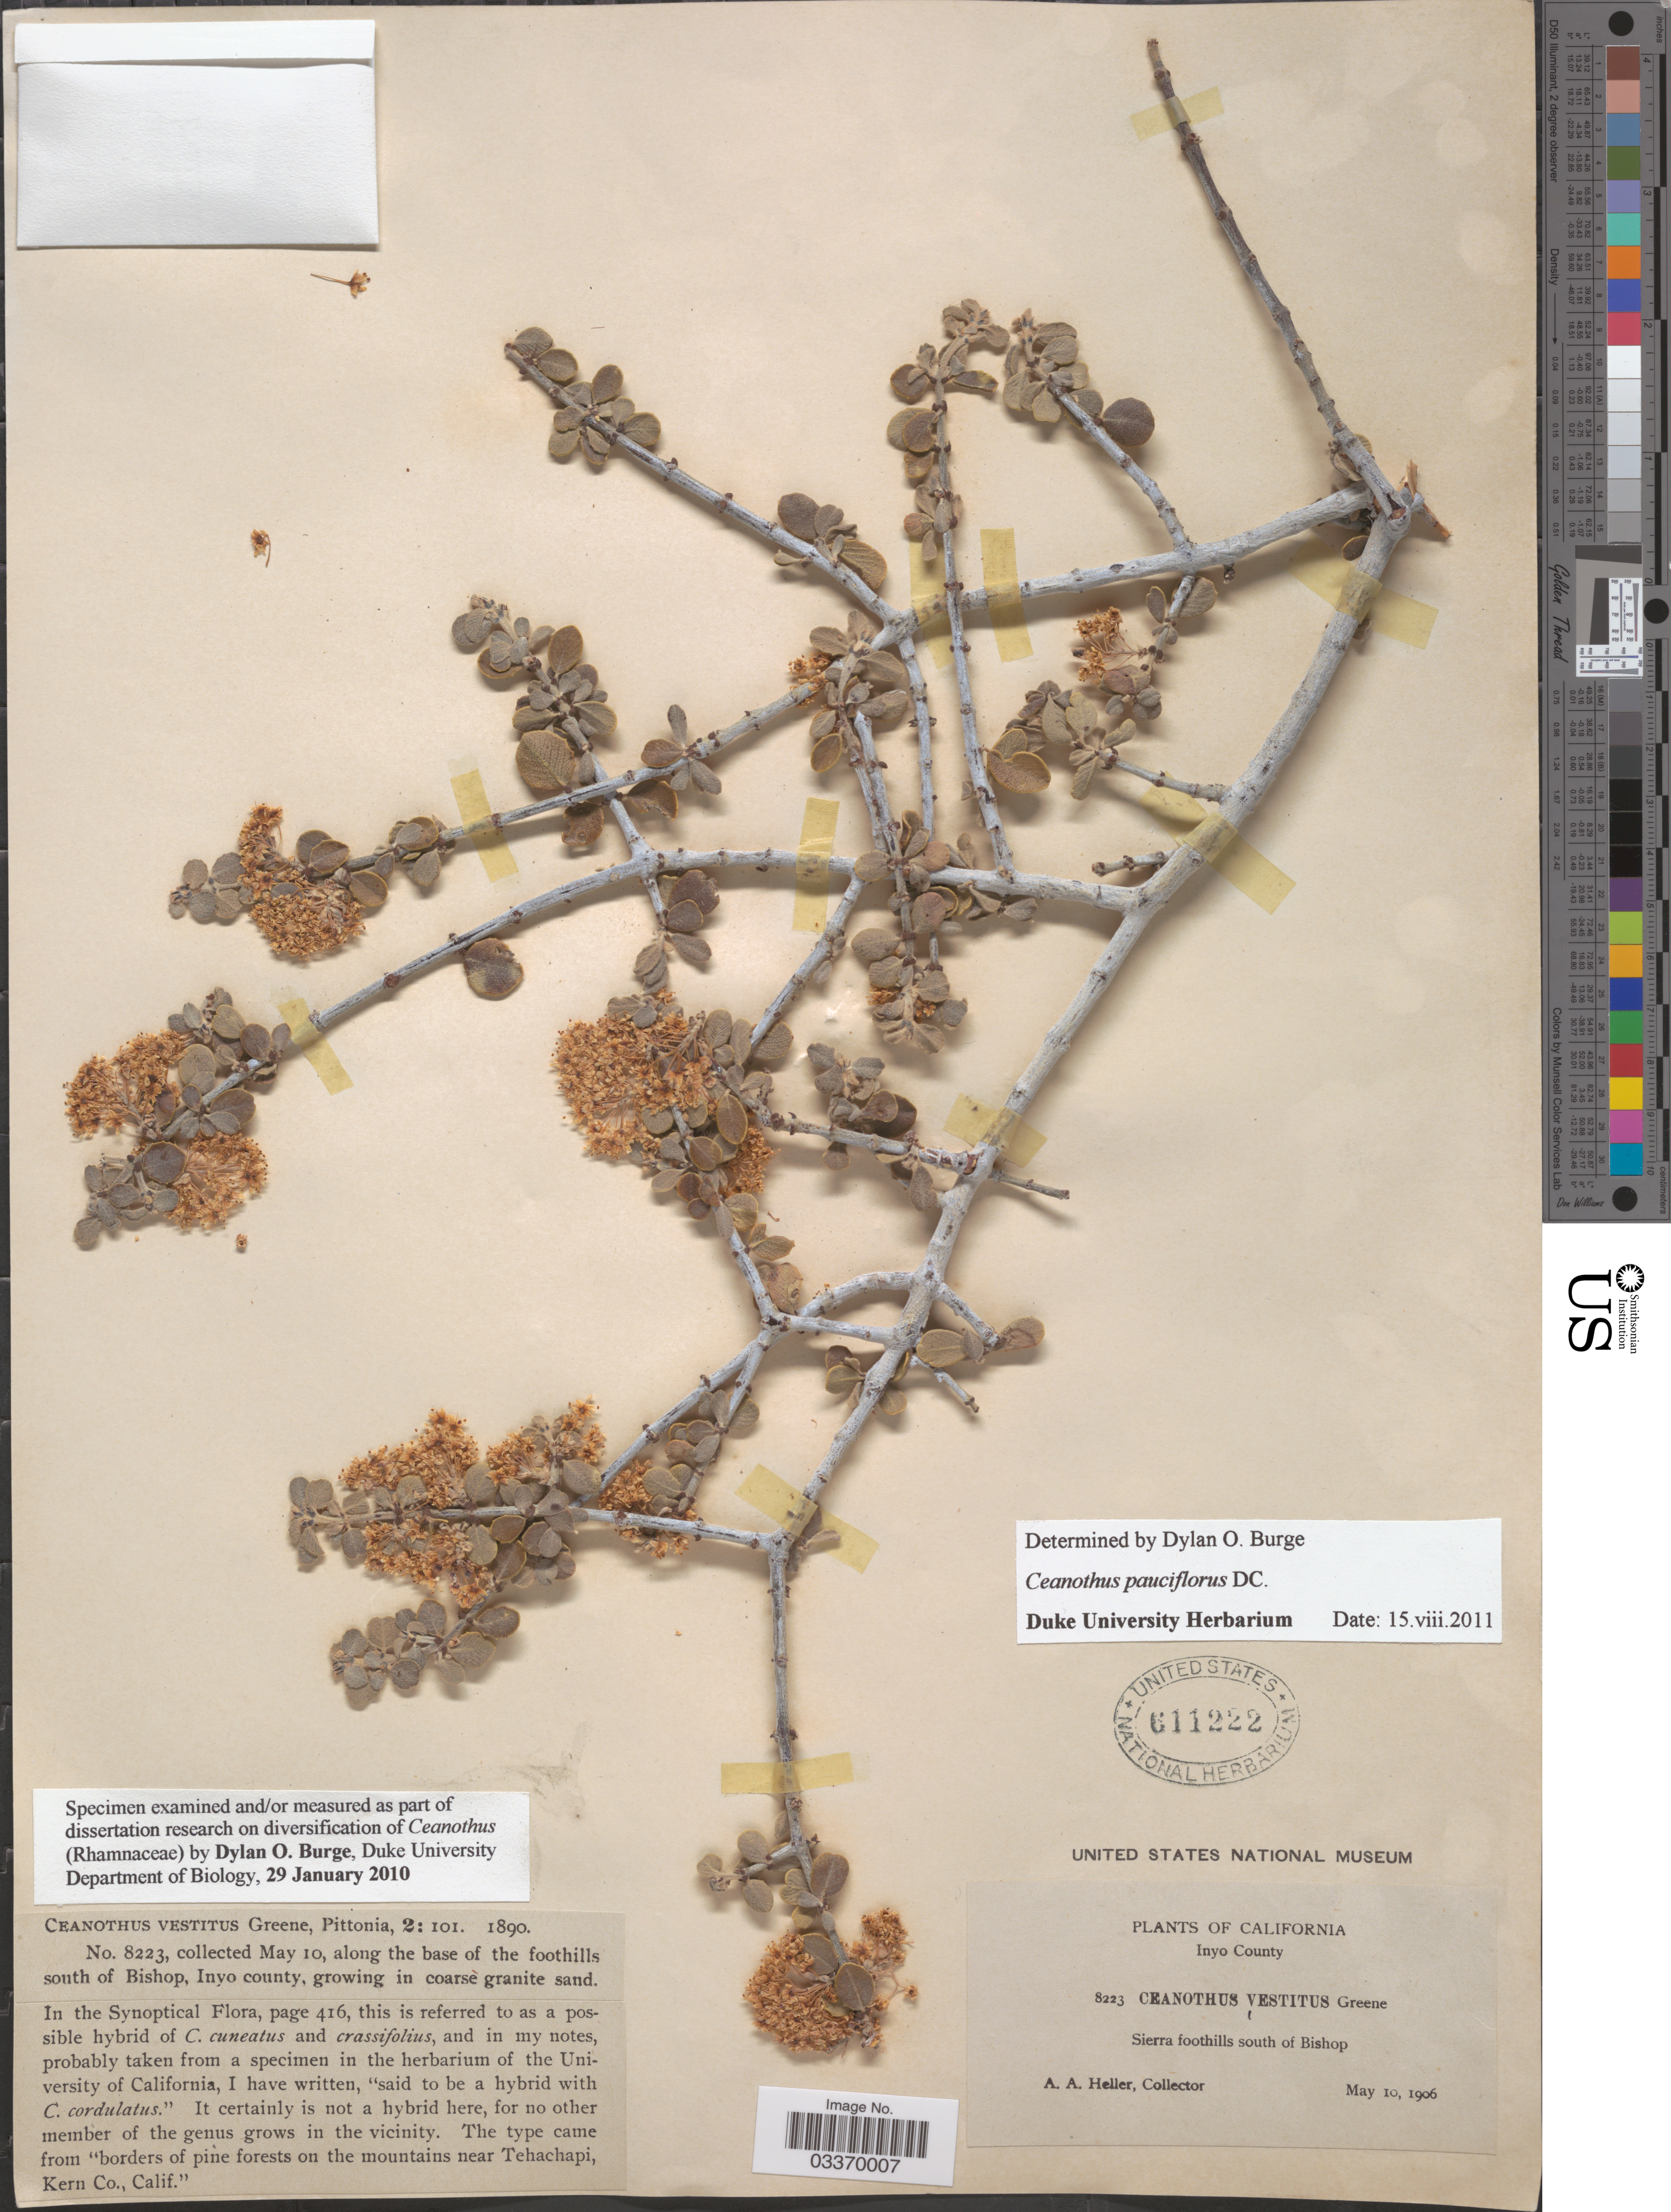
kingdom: Plantae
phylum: Tracheophyta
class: Magnoliopsida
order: Rosales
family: Rhamnaceae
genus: Ceanothus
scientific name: Ceanothus pauciflorus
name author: DC.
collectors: A. A. Heller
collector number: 8223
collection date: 1906-05-10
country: United States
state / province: California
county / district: Inyo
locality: Inyo County. Sierra foothills south of Bishop. Along the base of the foothills.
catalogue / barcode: US 611222